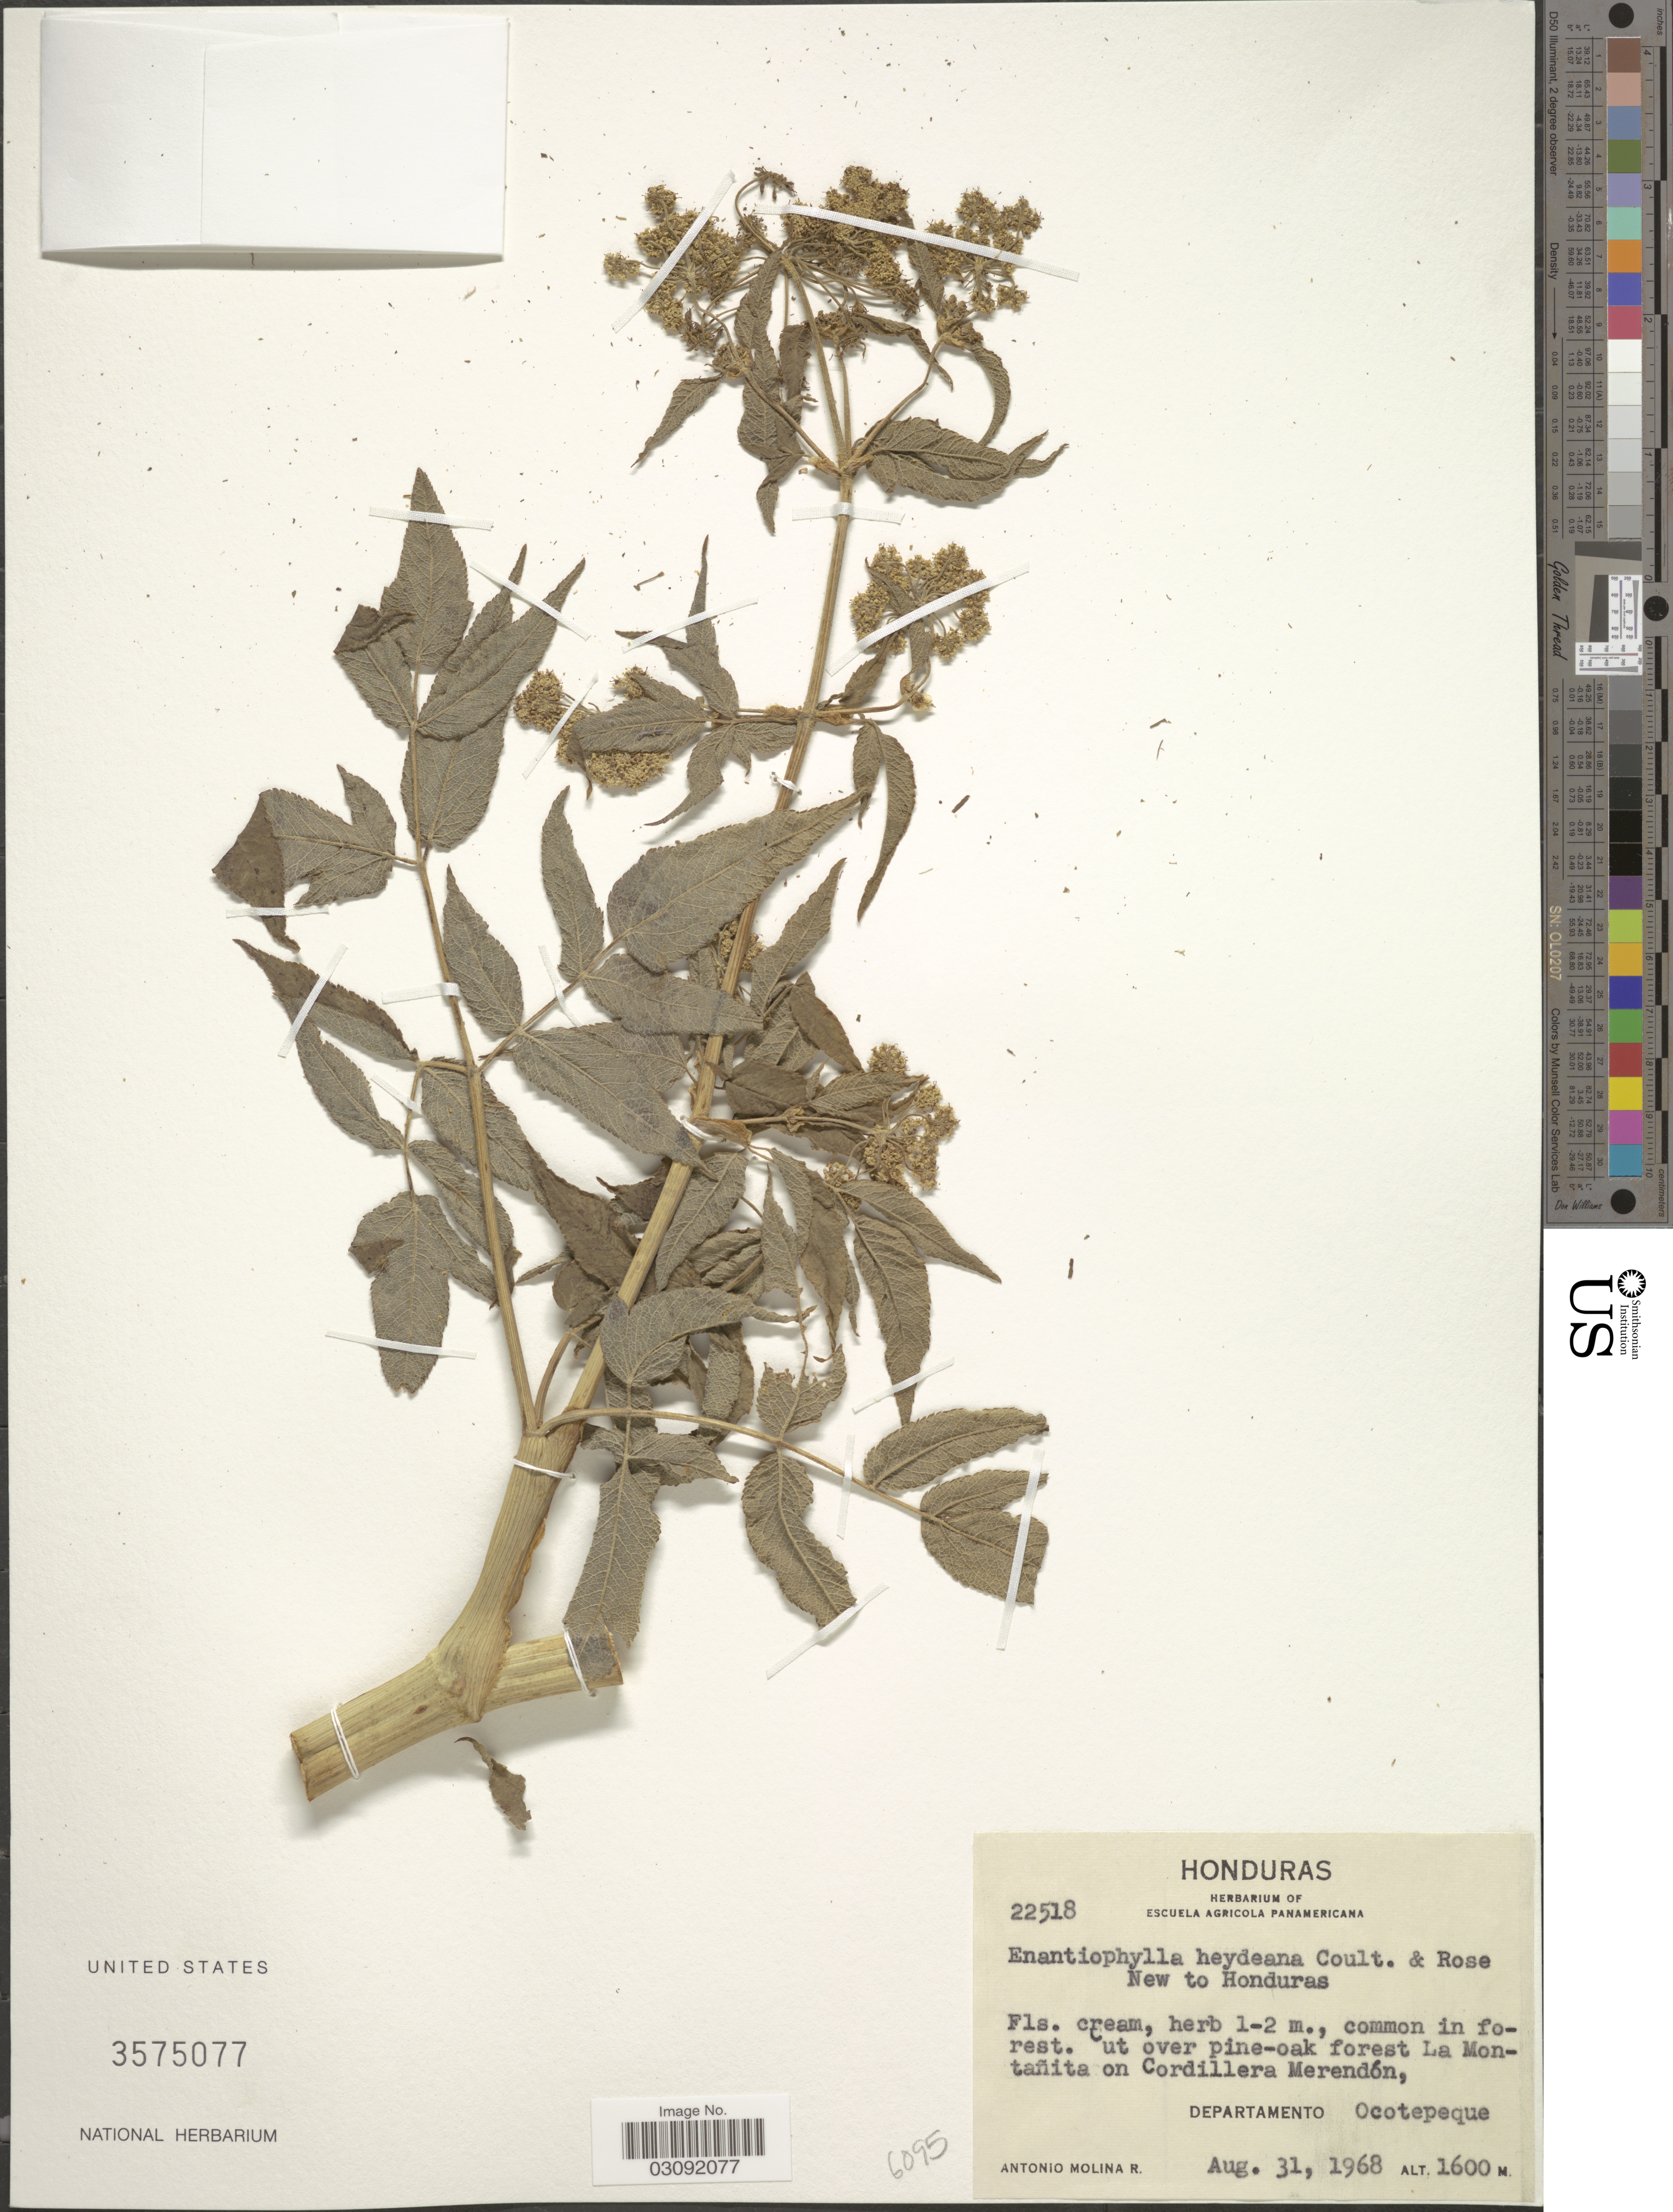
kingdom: Plantae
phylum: Tracheophyta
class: Magnoliopsida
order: Apiales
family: Apiaceae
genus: Enantiophylla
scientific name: Enantiophylla heydeana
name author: J.M. Coult. & Rose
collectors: A. Molina R.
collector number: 22518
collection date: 1968-08-31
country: Honduras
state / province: Ocotepeque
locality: Cut over pine-oak forest La Montañita on Cordillera Merendón, Departamento Ocotepeque.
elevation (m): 1600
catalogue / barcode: US 3575077